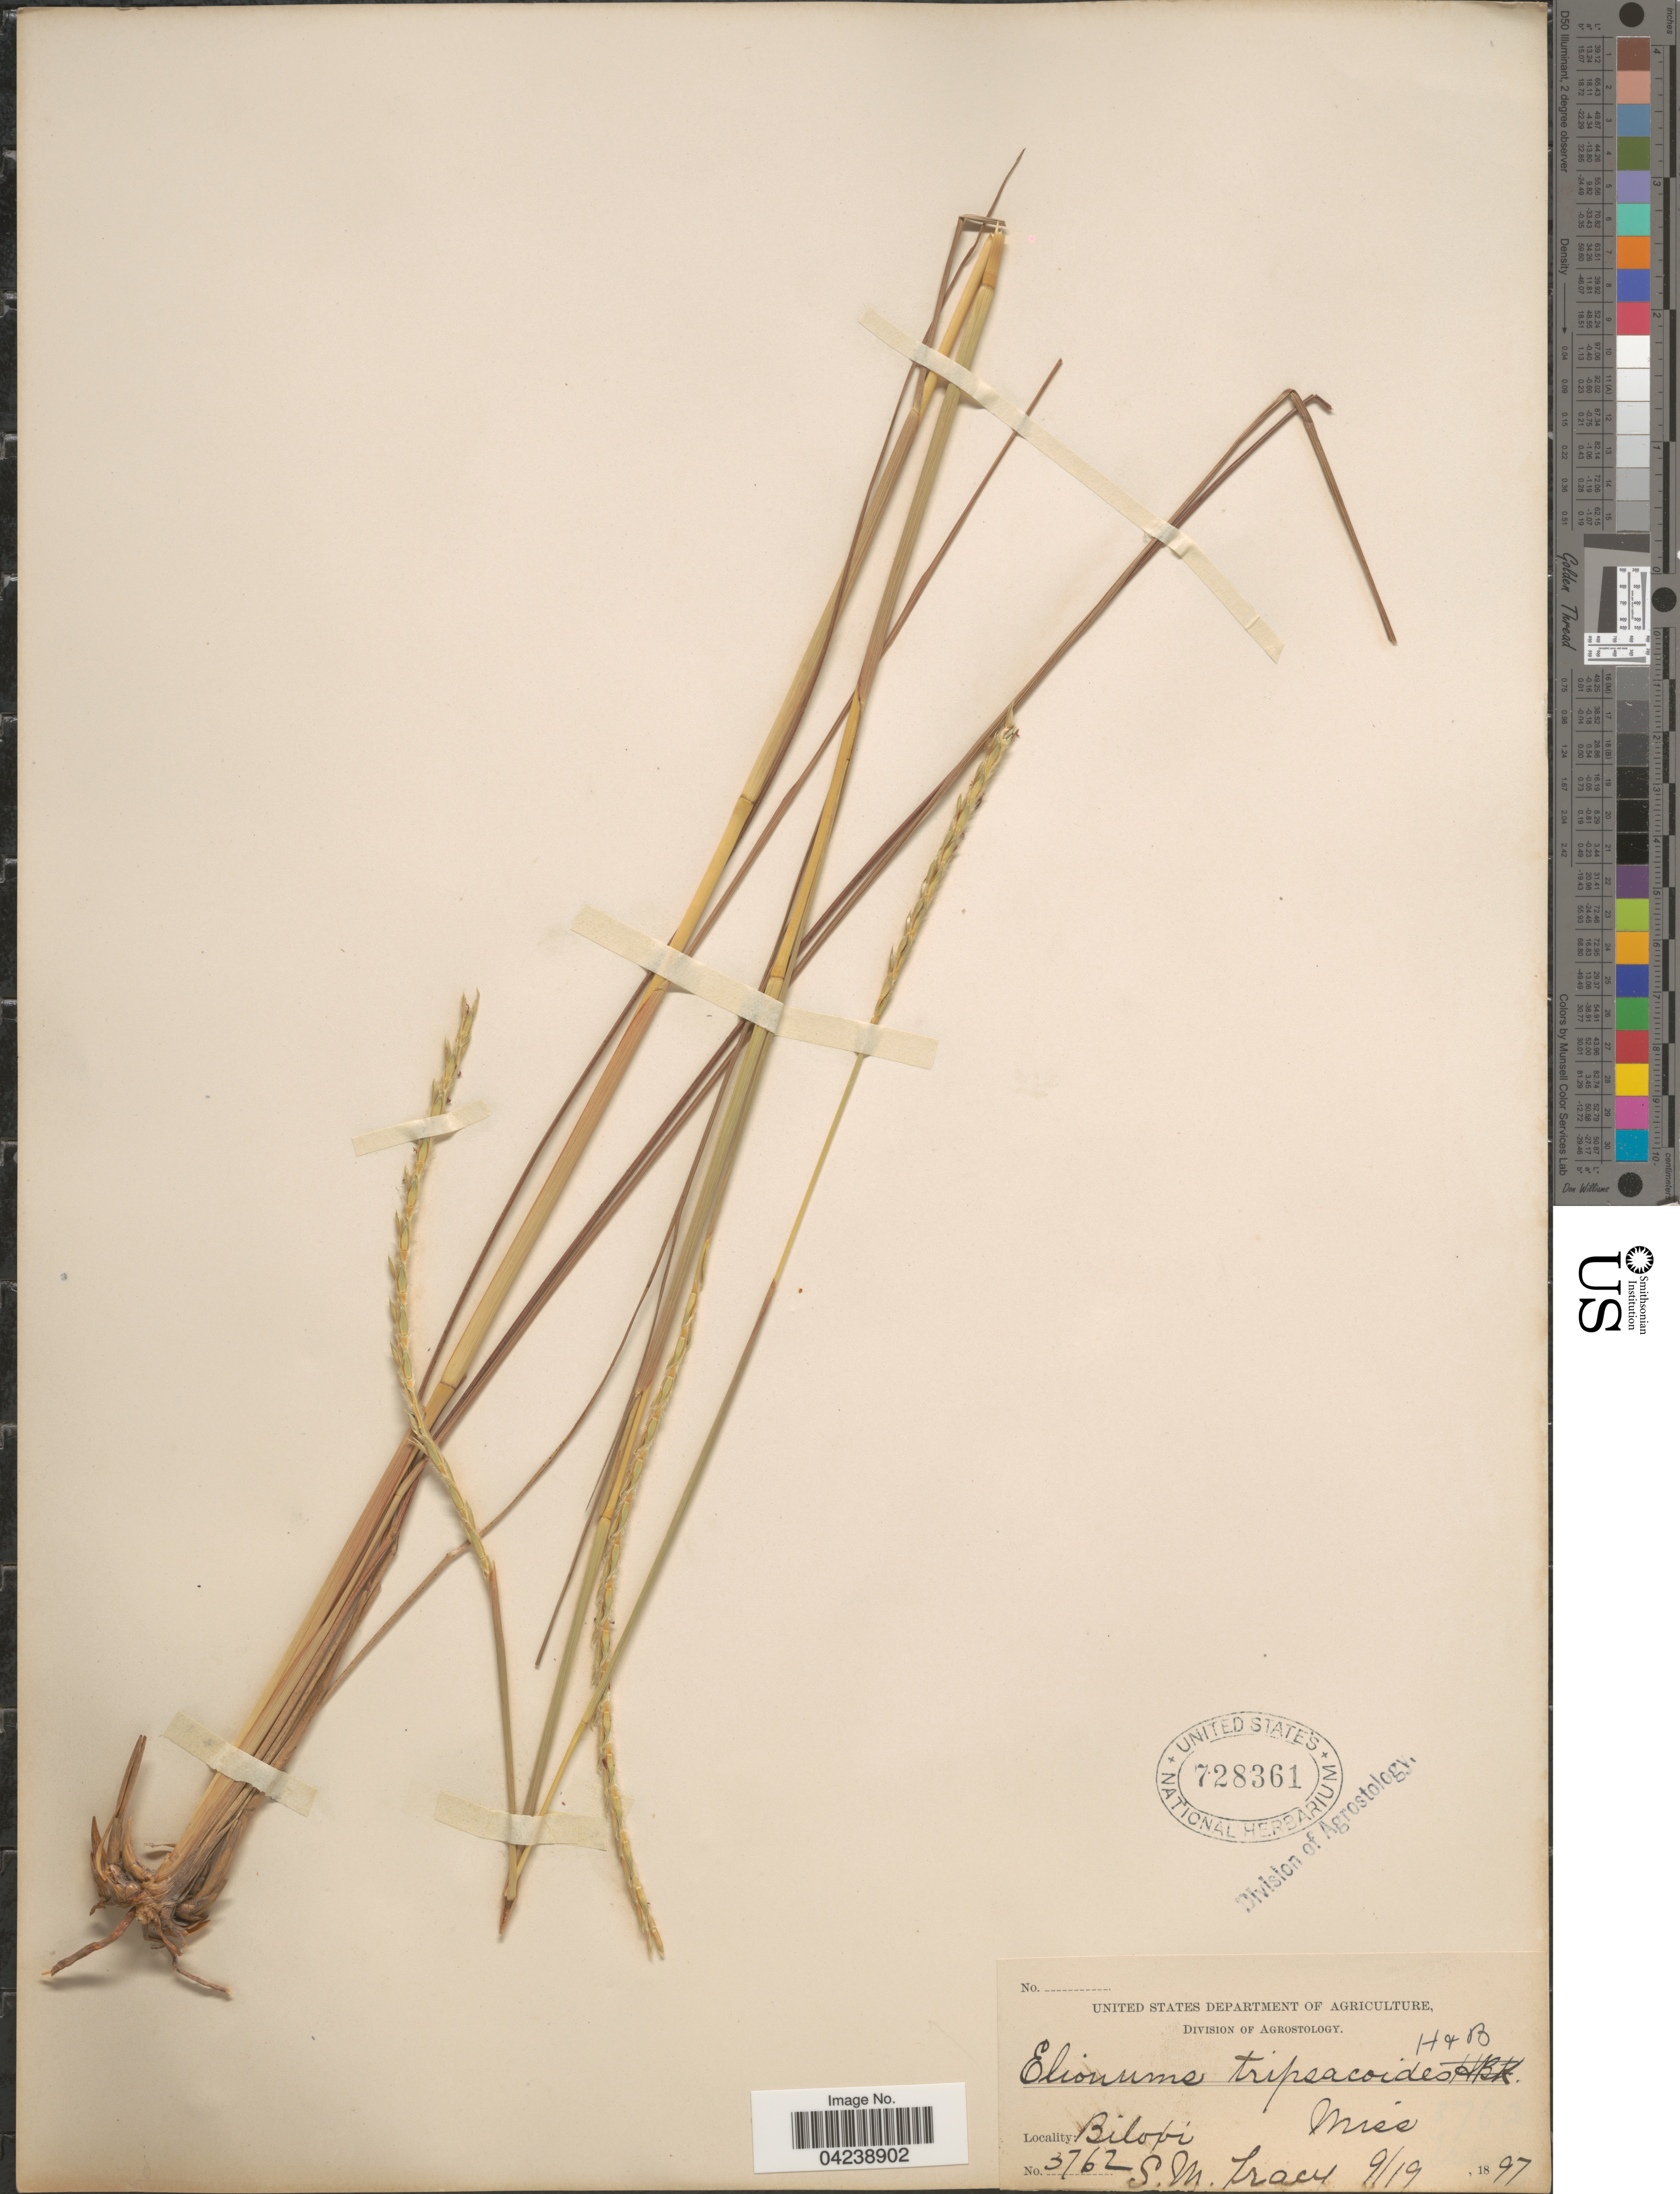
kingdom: Plantae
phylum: Tracheophyta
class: Liliopsida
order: Poales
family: Poaceae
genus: Elionurus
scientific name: Elionurus tripsacoides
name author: Humb. & Bonpl. ex Willd.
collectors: S. M. Tracy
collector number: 3762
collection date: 1897-09-19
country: United States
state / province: Mississippi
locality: Biloxi.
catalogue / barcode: US 728361